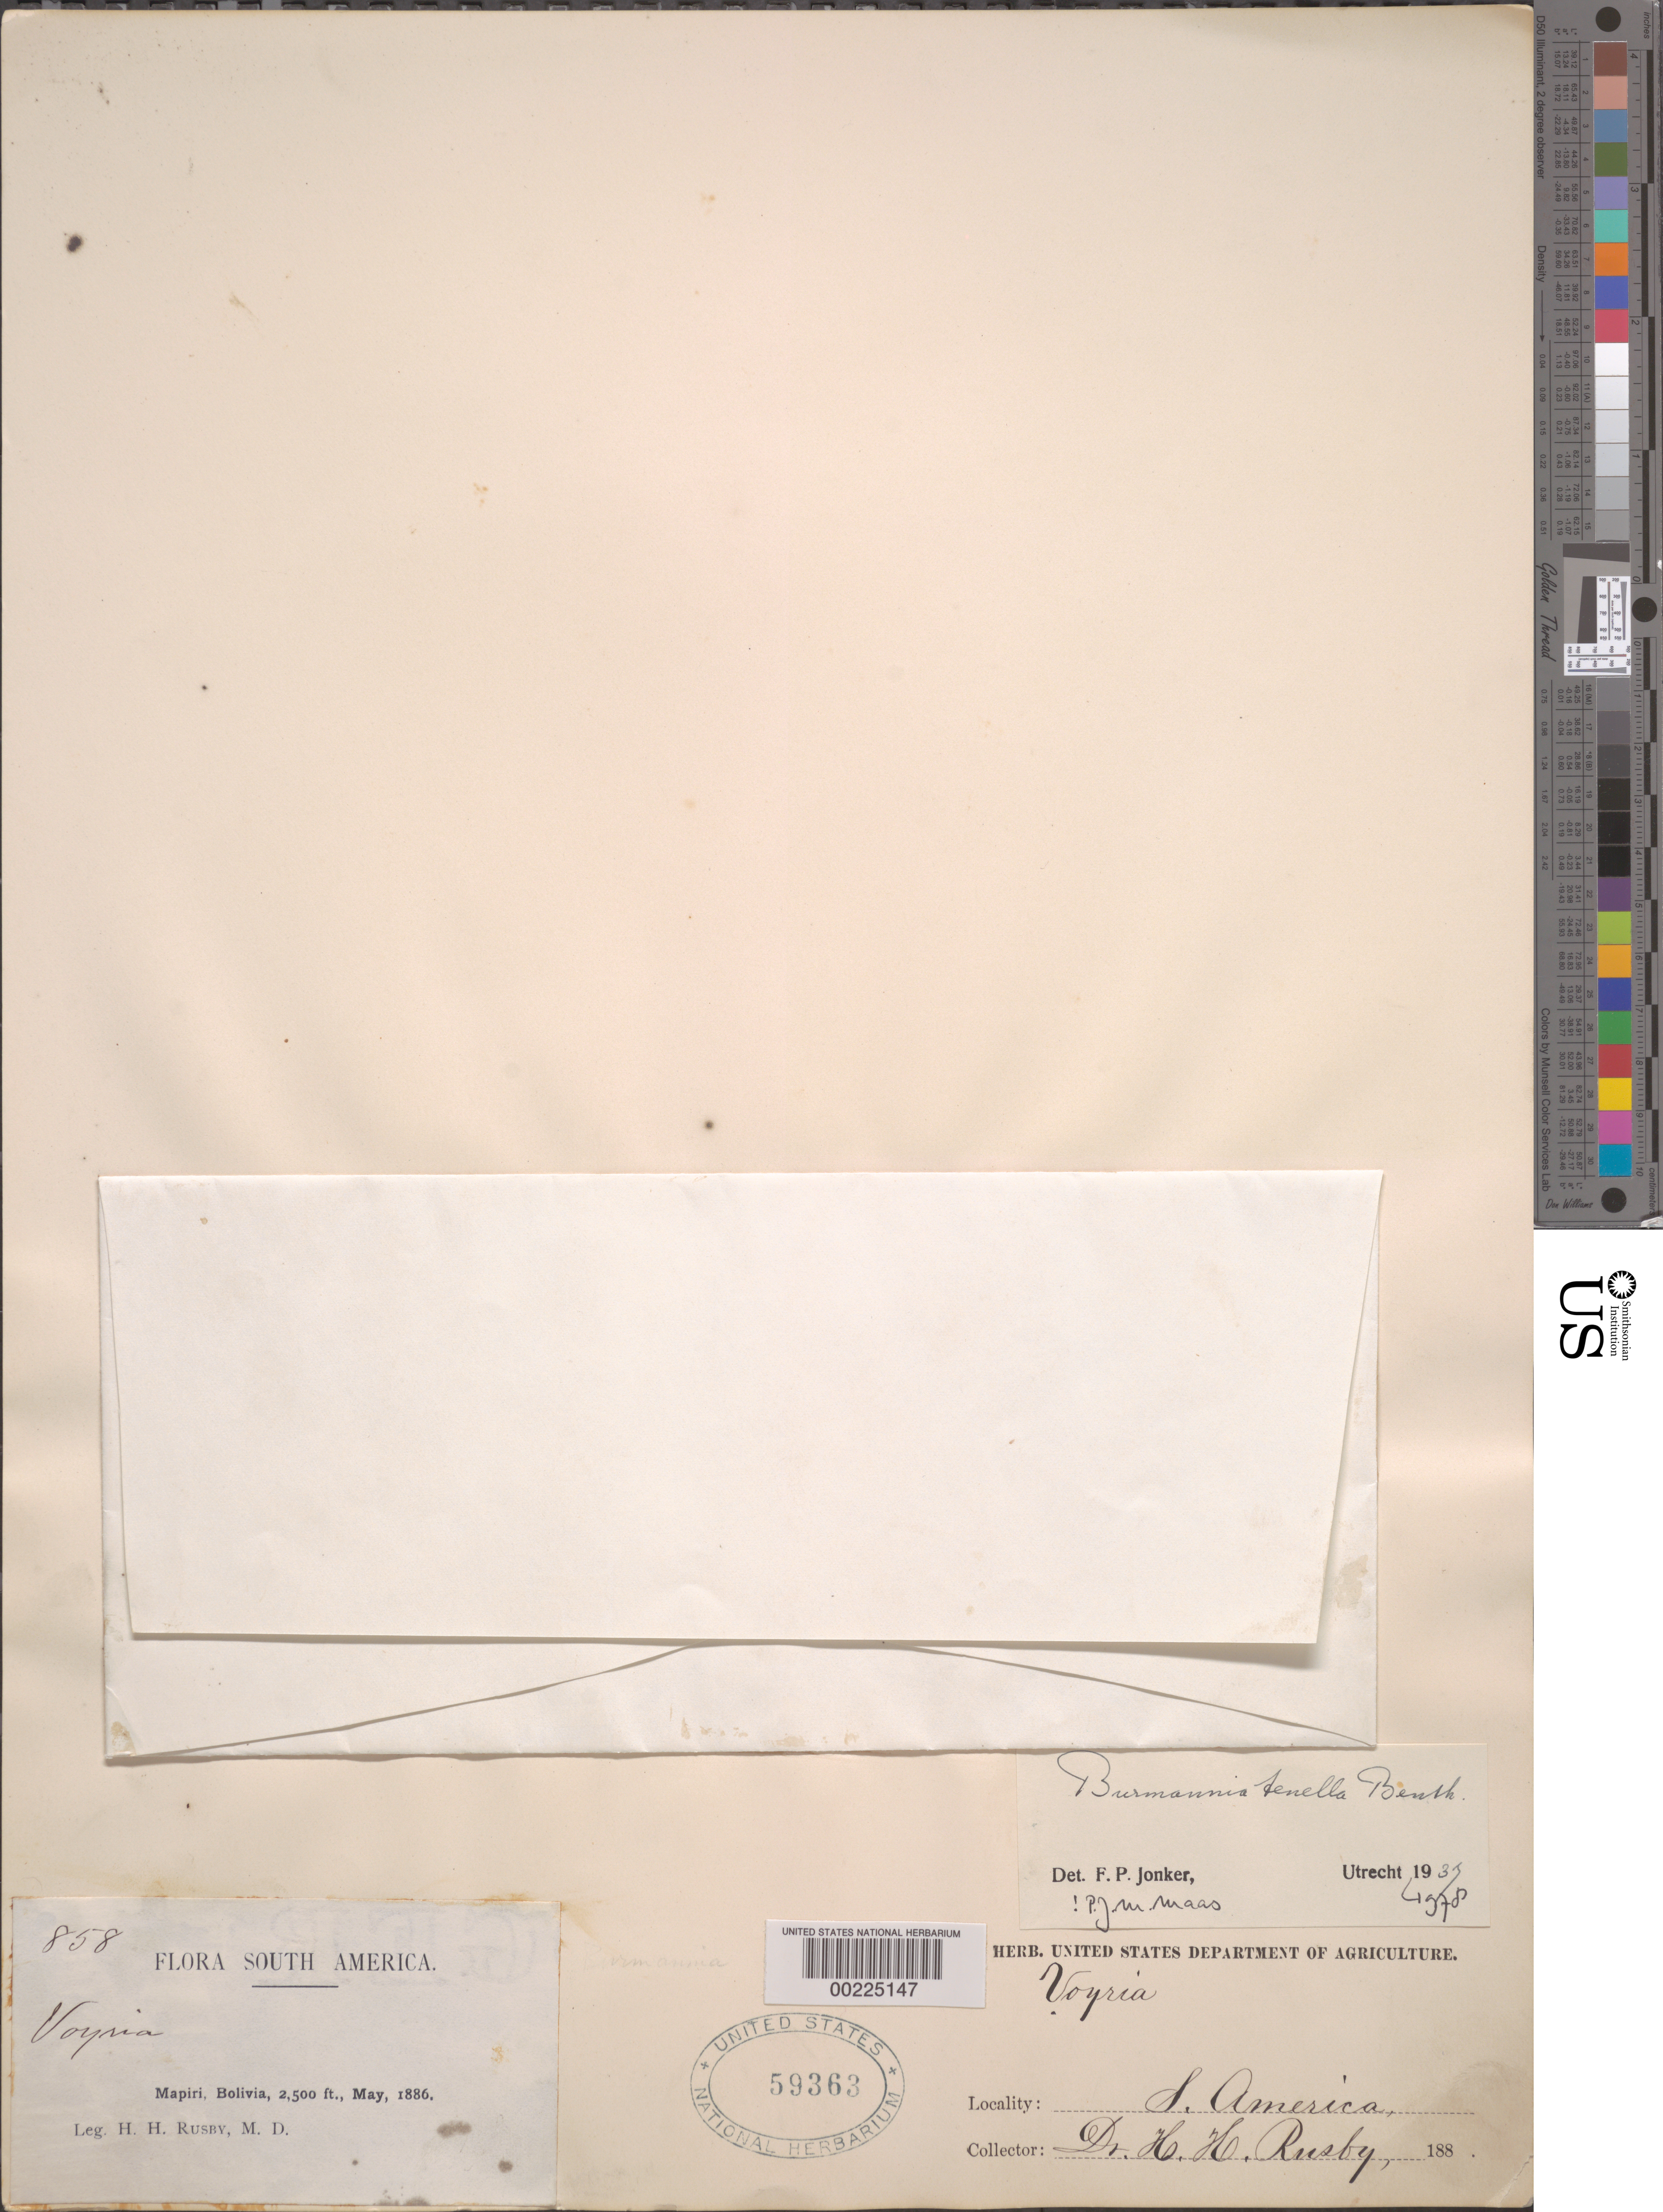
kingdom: Plantae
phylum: Tracheophyta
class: Liliopsida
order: Dioscoreales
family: Burmanniaceae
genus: Burmannia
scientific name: Burmannia tenella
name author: Benth.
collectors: H. H. Rusby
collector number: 858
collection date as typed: May, 1886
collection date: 1886-05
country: Bolivia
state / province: La Páz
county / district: Larecaja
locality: Mapiri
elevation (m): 762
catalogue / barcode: US 59363